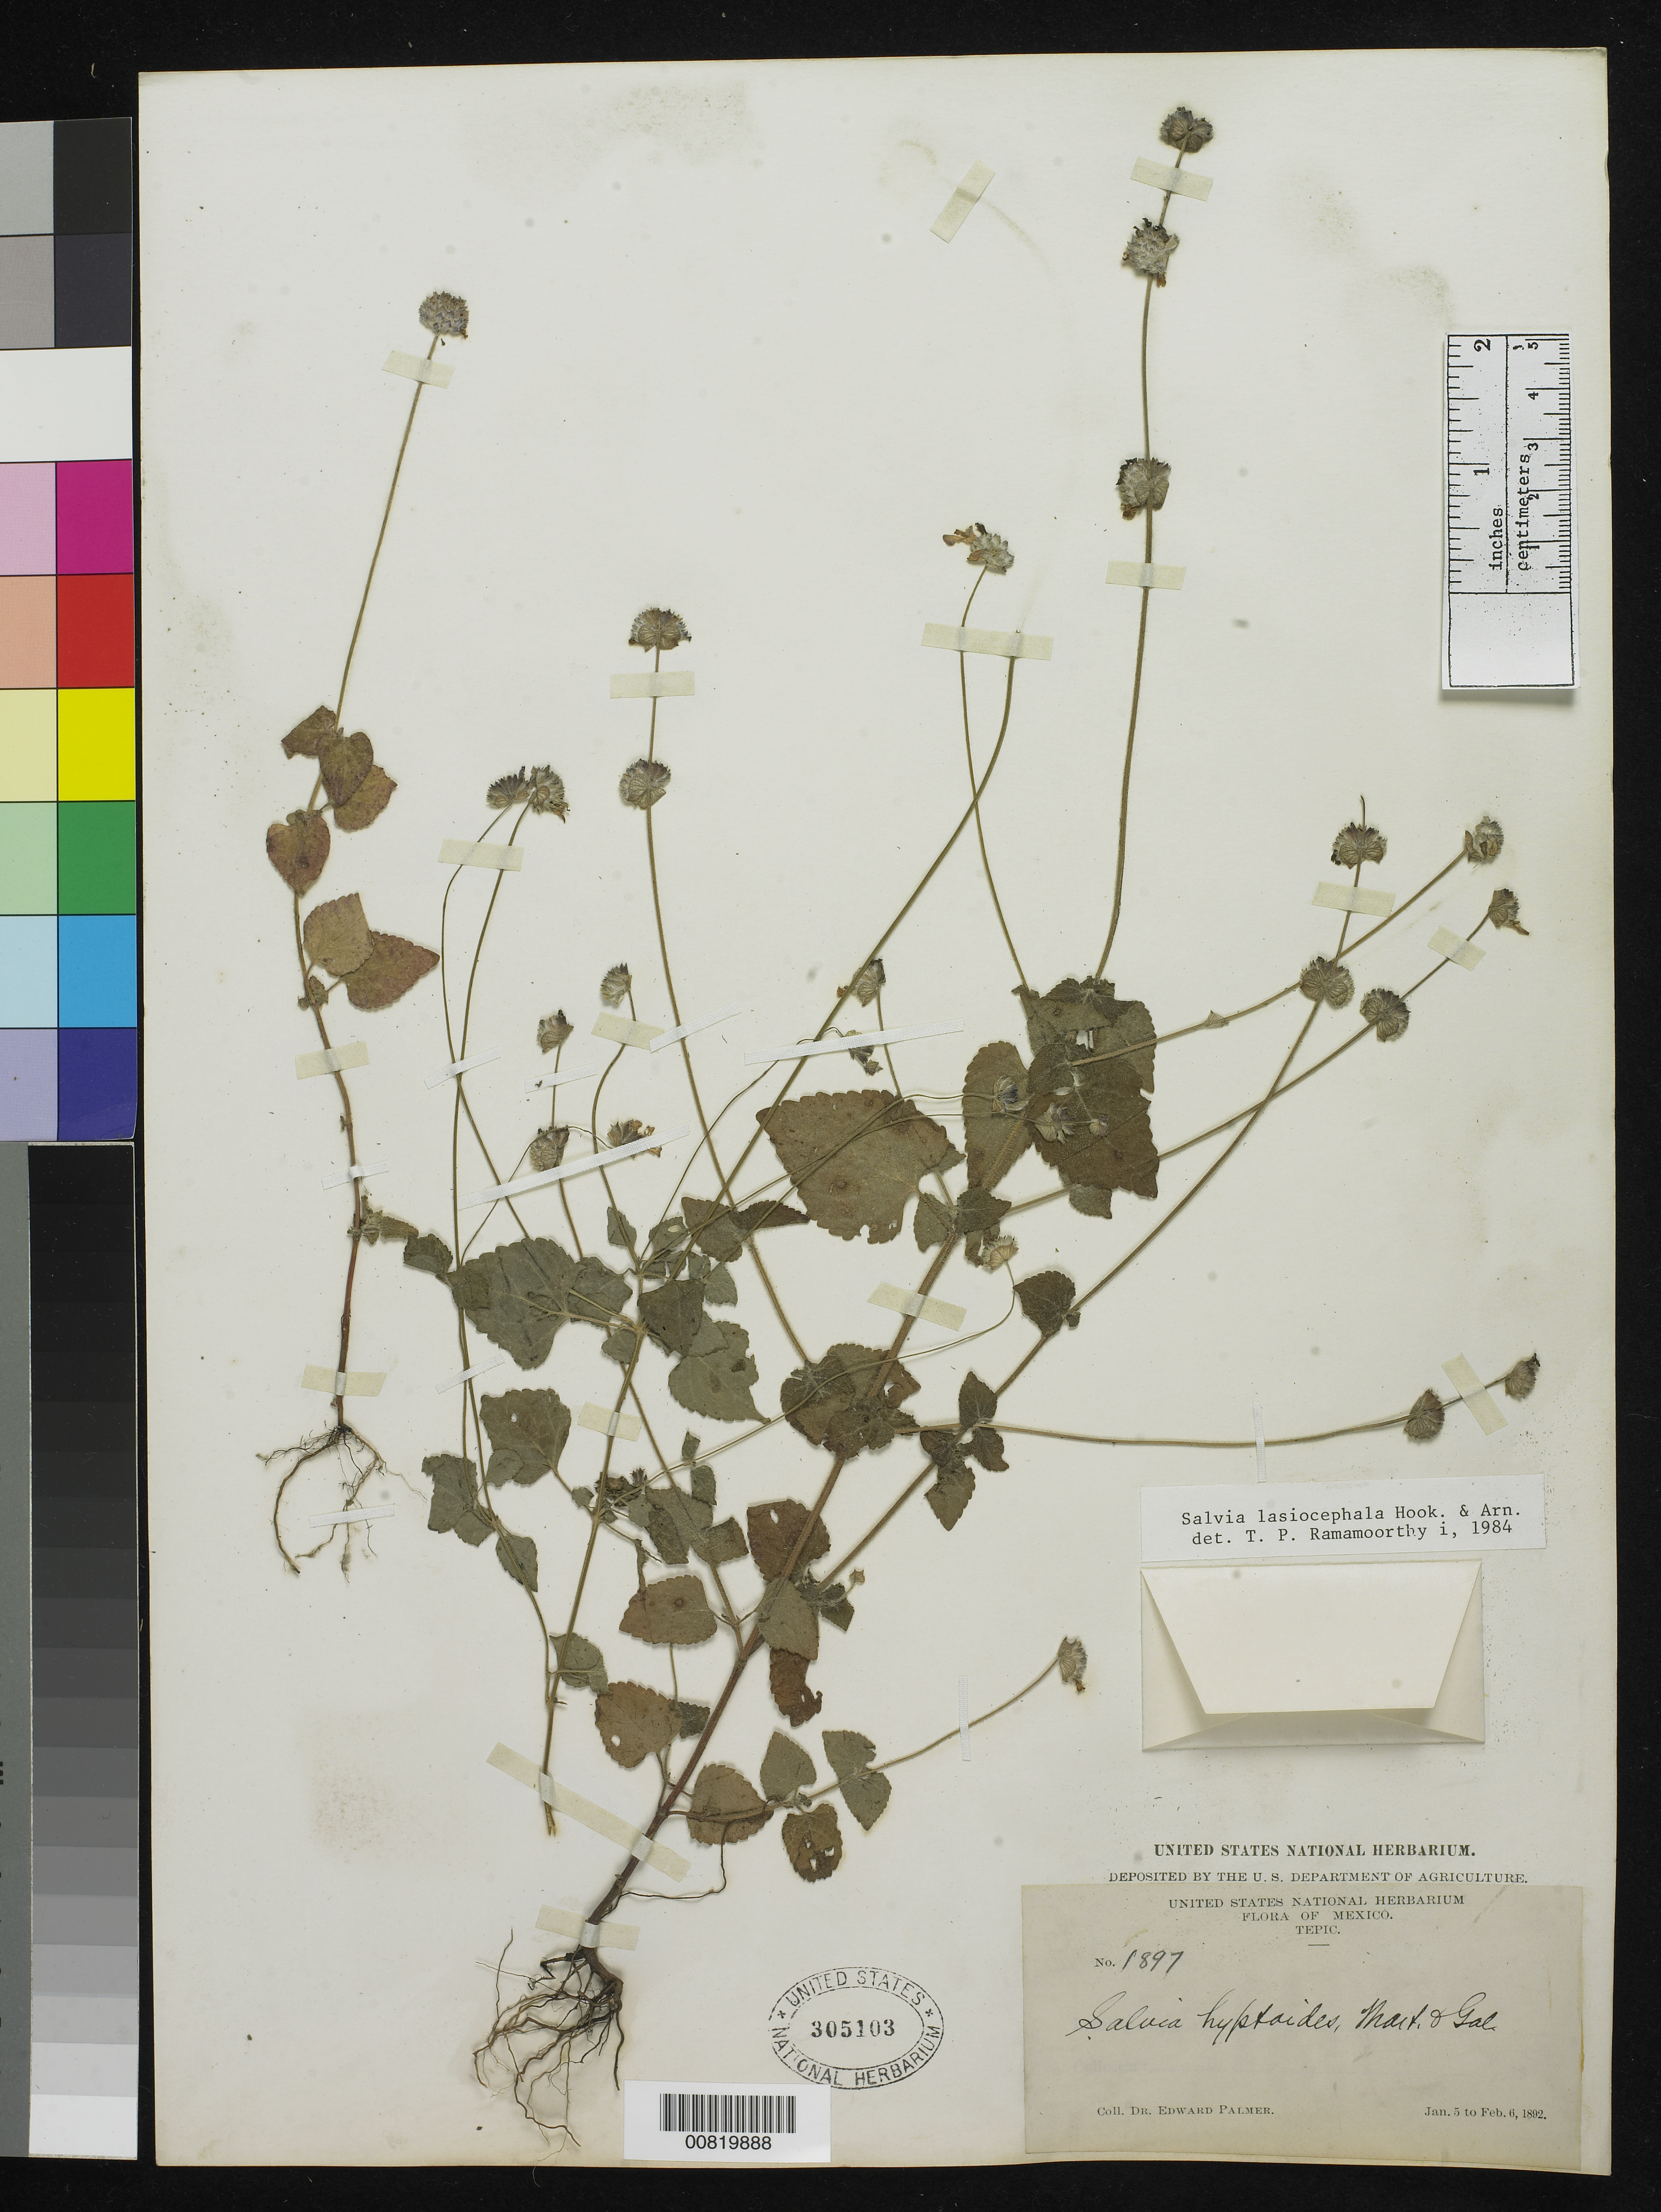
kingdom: Plantae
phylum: Tracheophyta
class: Magnoliopsida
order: Lamiales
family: Lamiaceae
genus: Salvia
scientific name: Salvia lasiocephala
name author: Hook. & Arn.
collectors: E. Palmer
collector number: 1897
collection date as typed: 05 Jan 1892 to 06 Feb 1892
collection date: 1892-01-05/1892-02-06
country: Mexico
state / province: Nayarit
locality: Tepic, Nayarit.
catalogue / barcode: US 305103